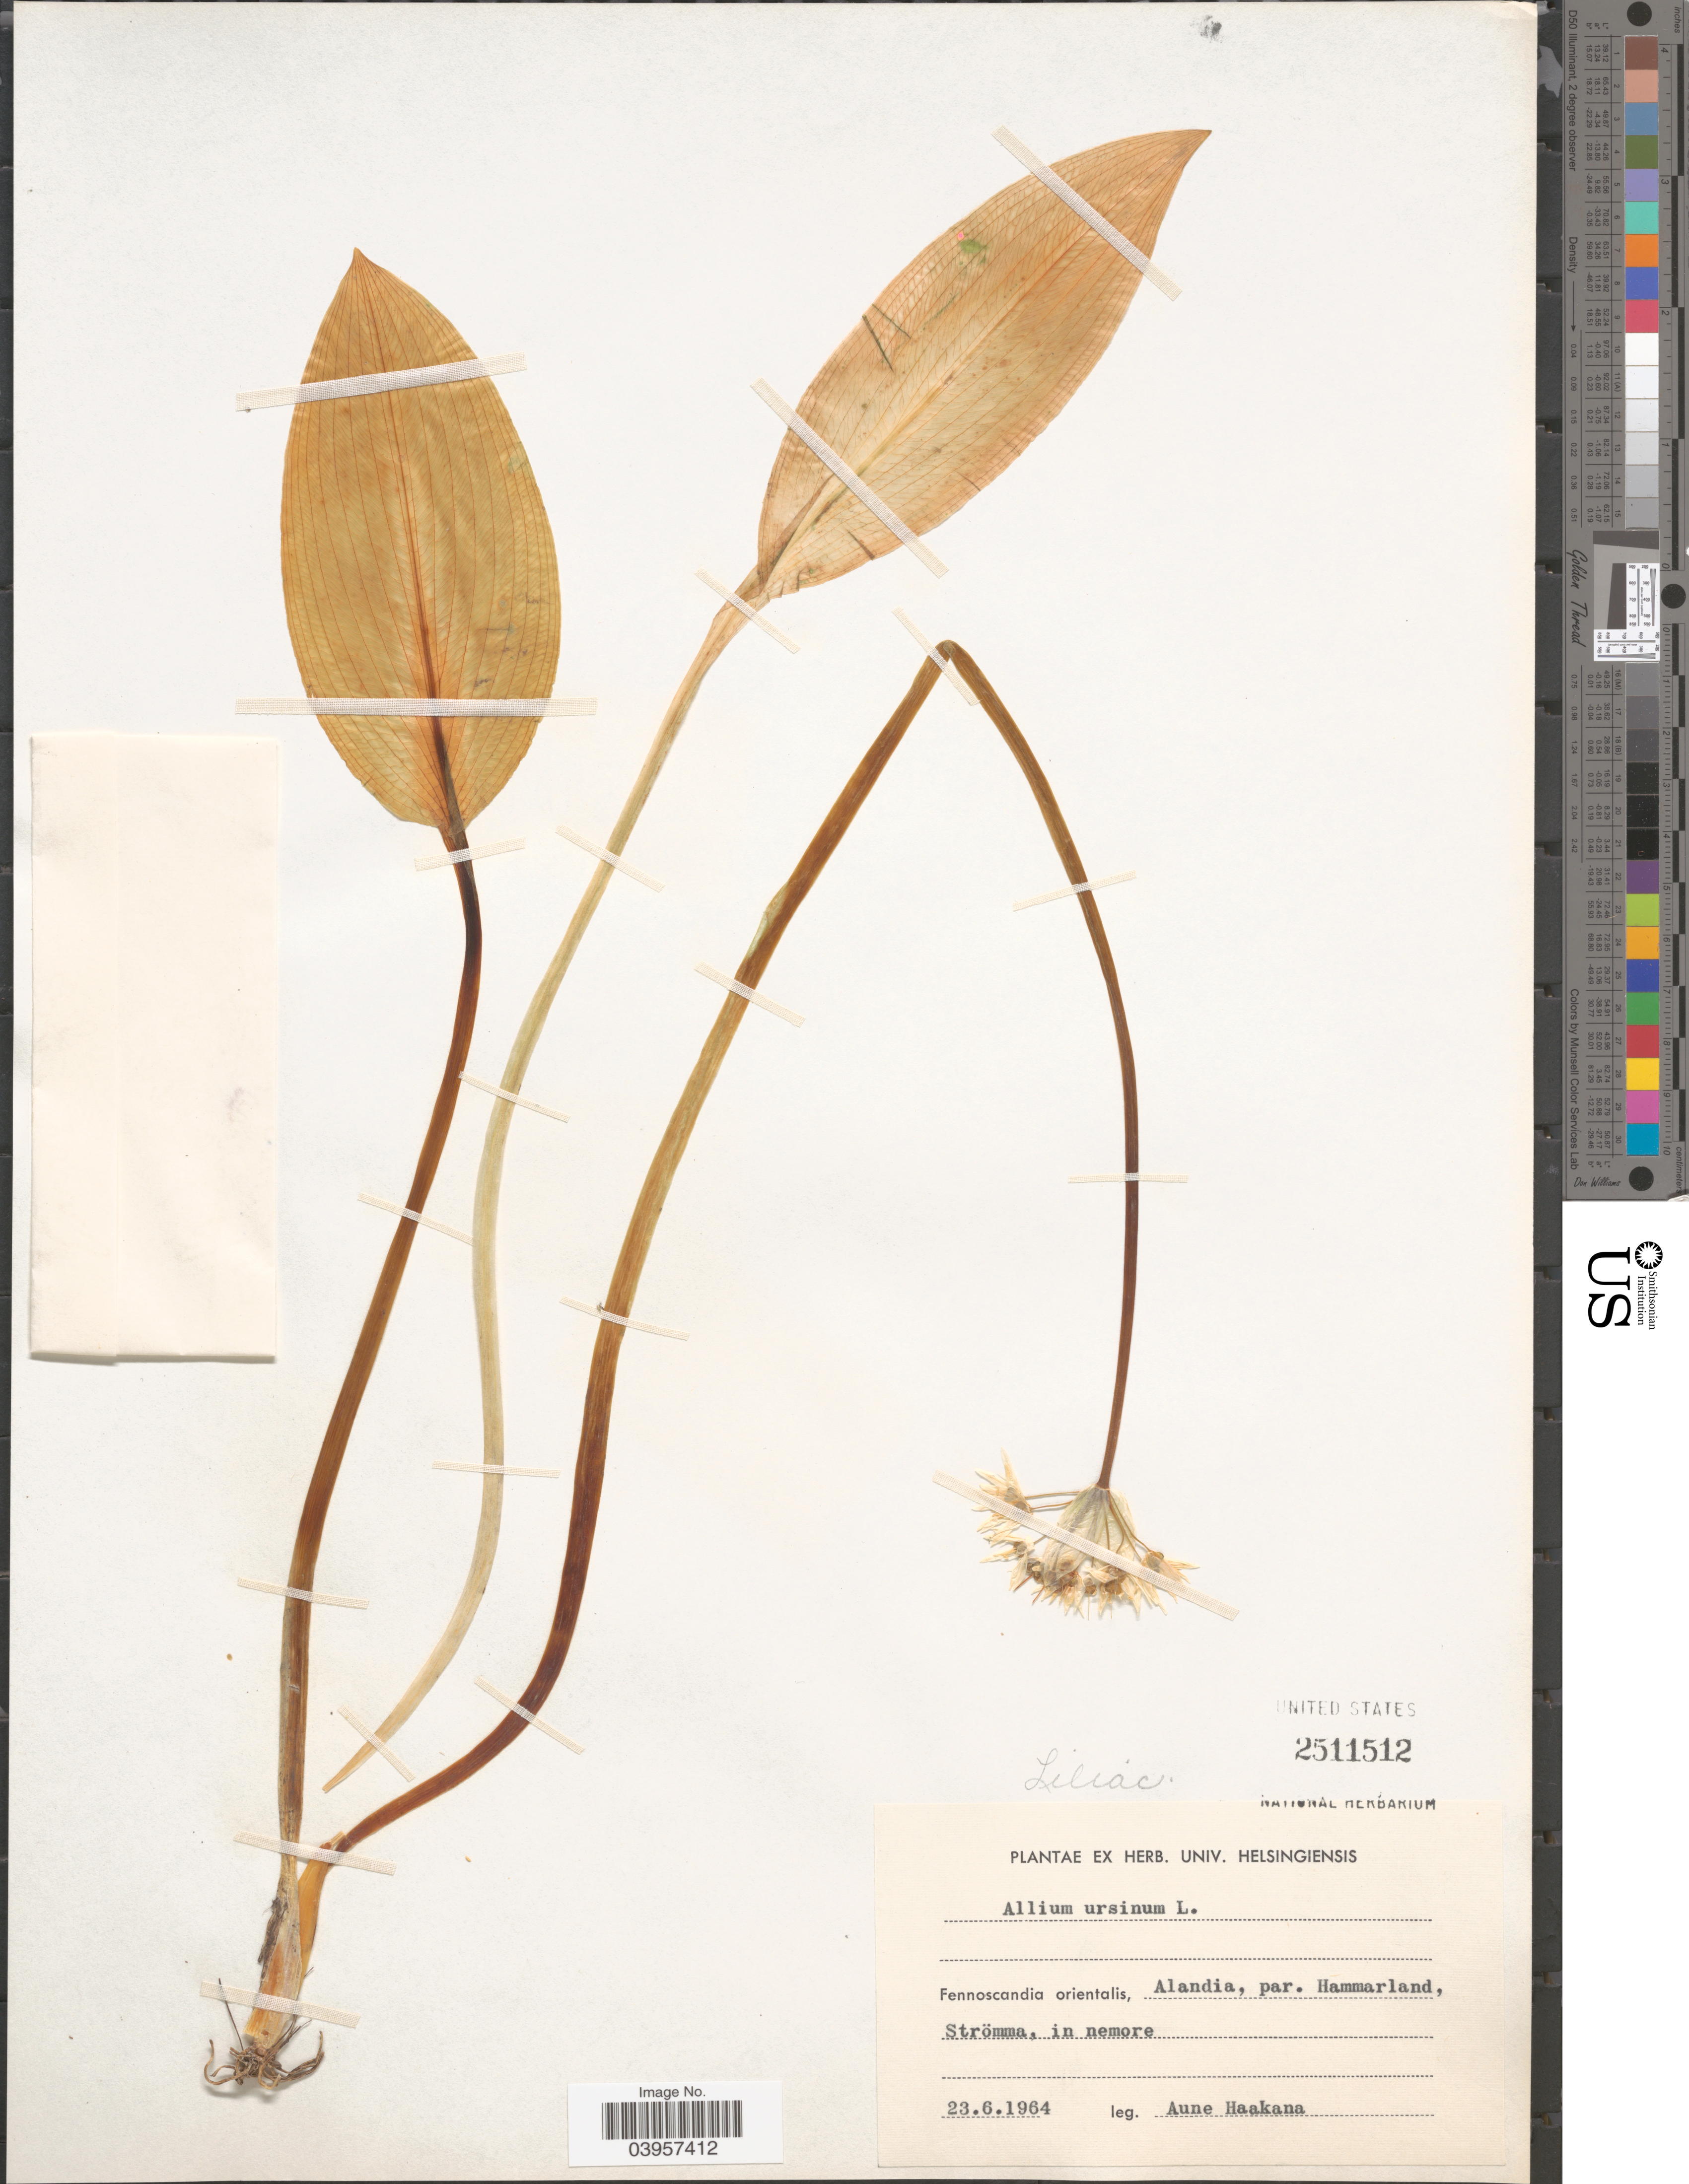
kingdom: Plantae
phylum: Tracheophyta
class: Liliopsida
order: Asparagales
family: Amaryllidaceae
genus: Allium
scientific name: Allium ursinum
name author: L.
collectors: A. Haakana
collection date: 1964-06-23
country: Finland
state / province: Ahvenanmaa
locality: Fennoscandia orientalis, Alandia, par. Hammarland, Strömma, in nemore.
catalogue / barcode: US 2511512